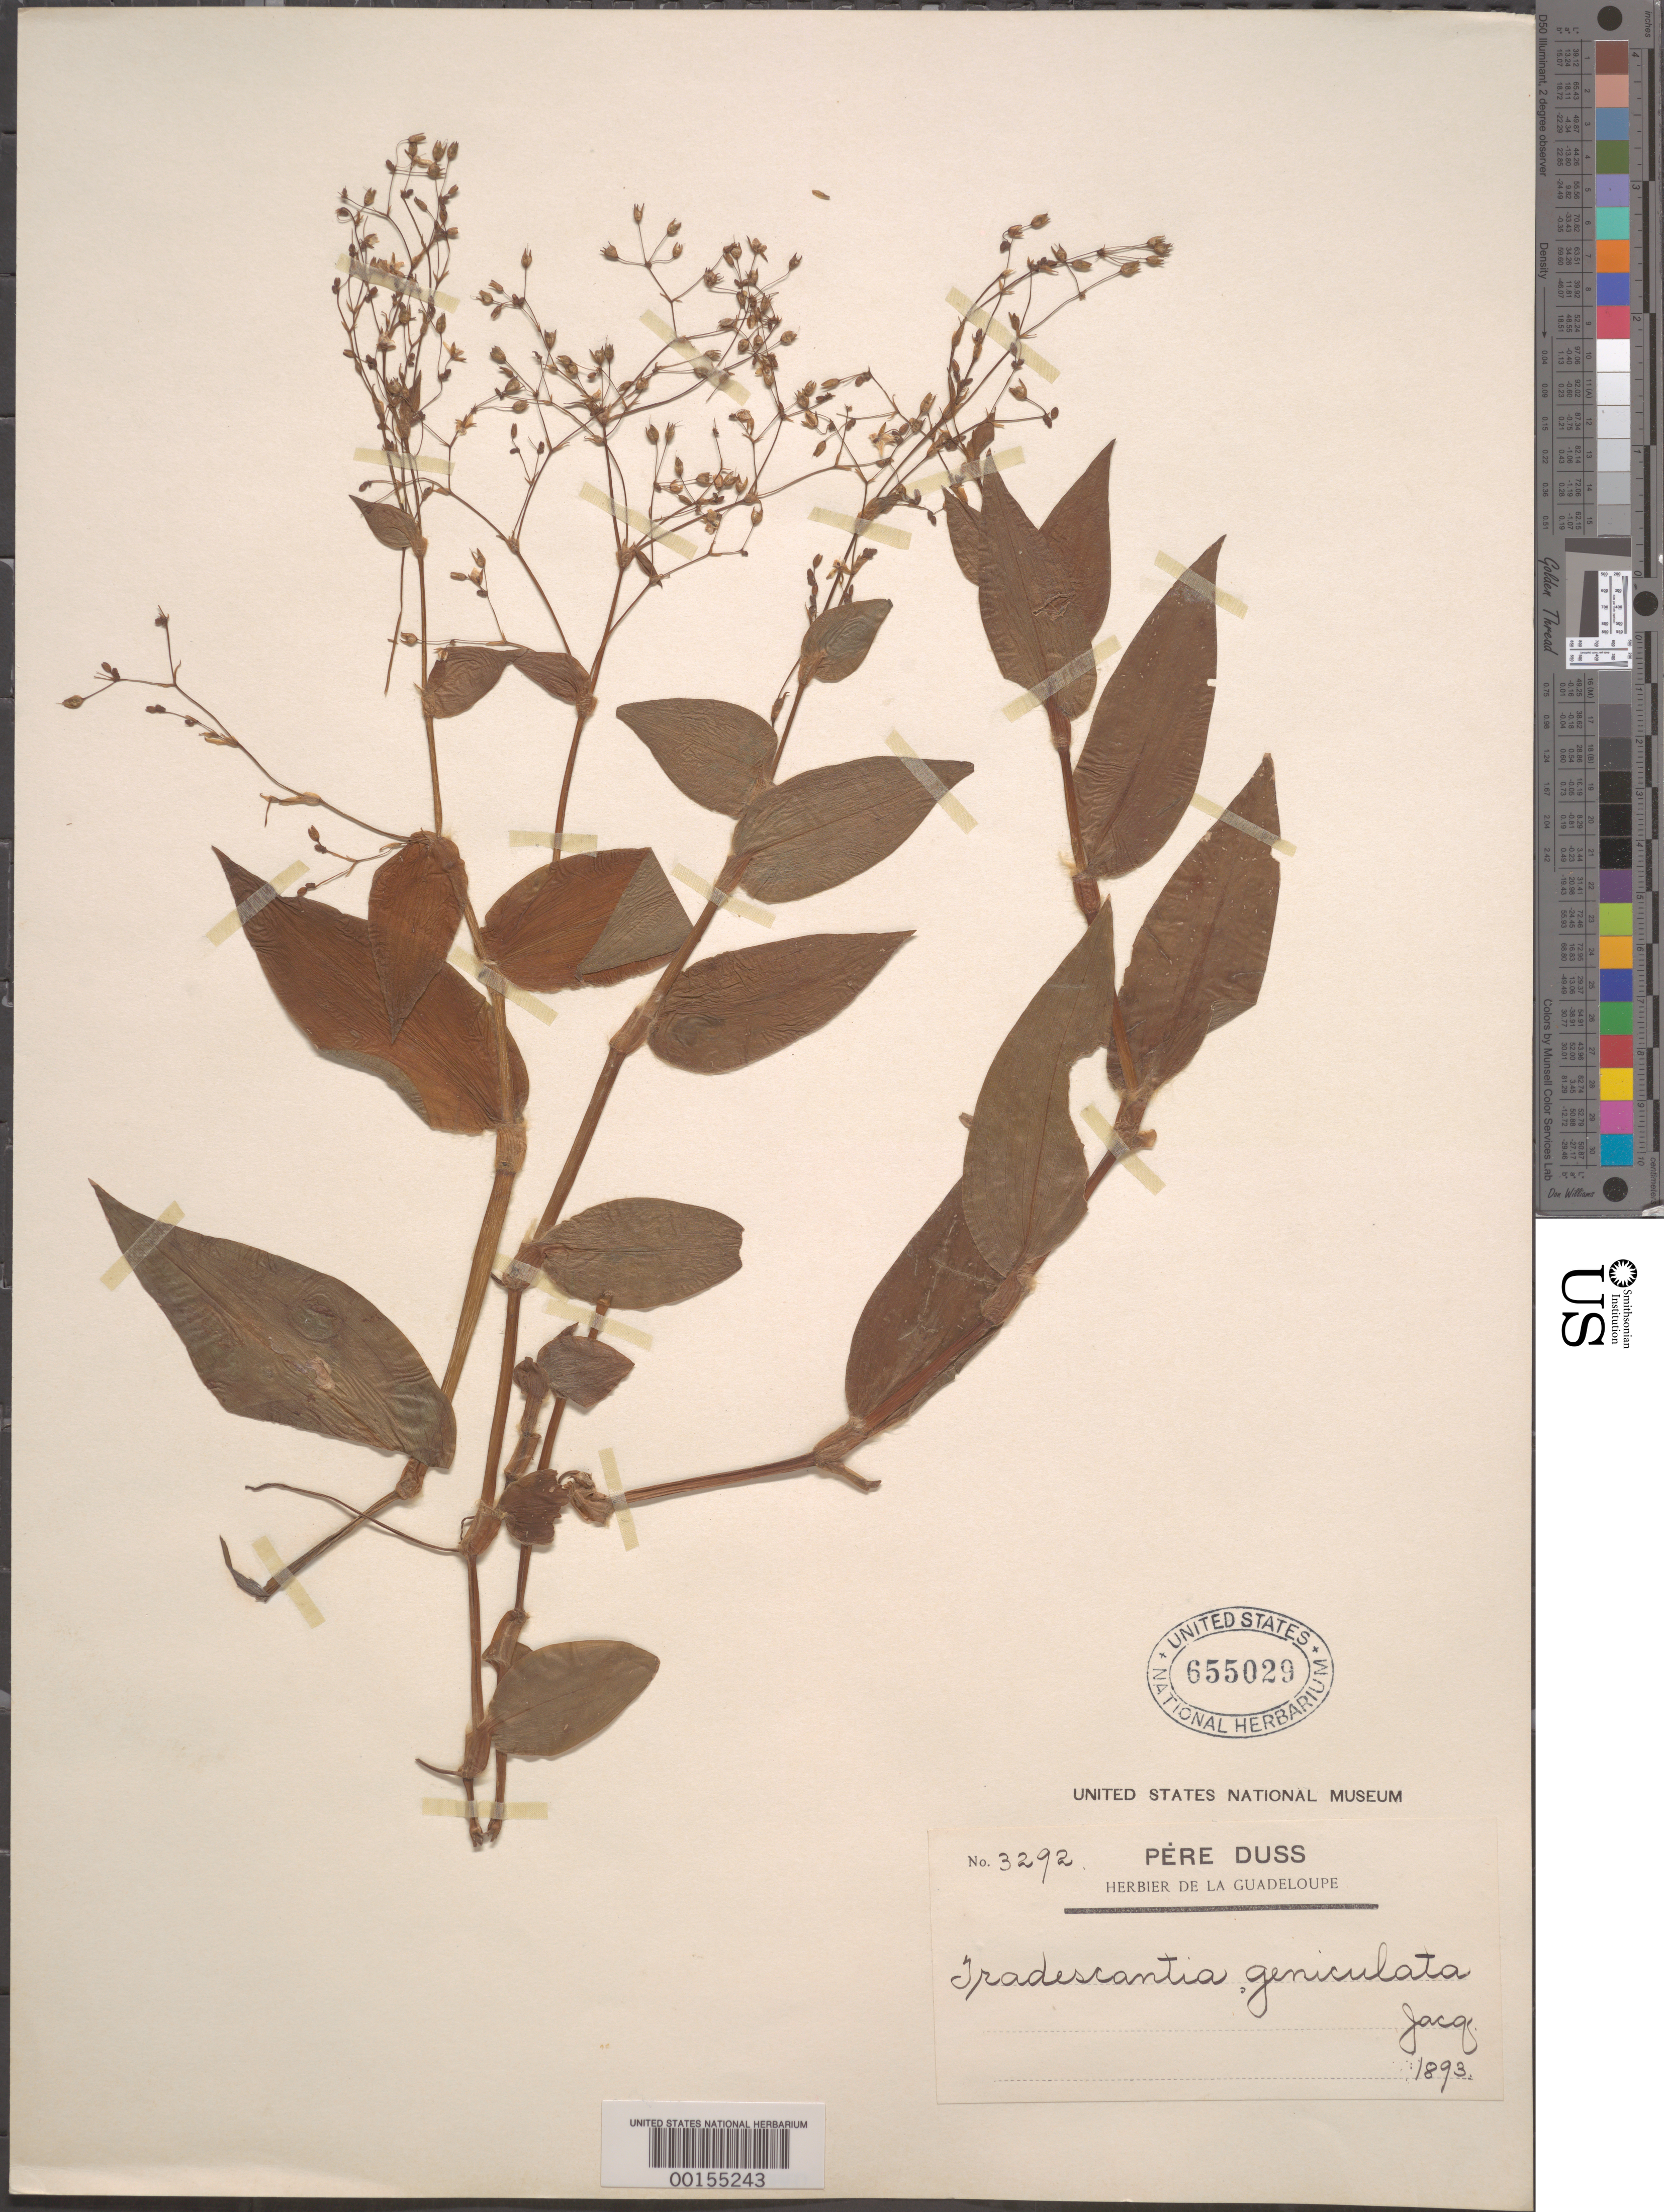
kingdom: Plantae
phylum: Tracheophyta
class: Liliopsida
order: Commelinales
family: Commelinaceae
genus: Gibasis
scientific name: Gibasis pauciflora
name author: (Urb. & Ekman) D.R. Hunt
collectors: Père Duss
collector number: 3292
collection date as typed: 1893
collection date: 1893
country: Guadeloupe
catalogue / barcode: US 655029